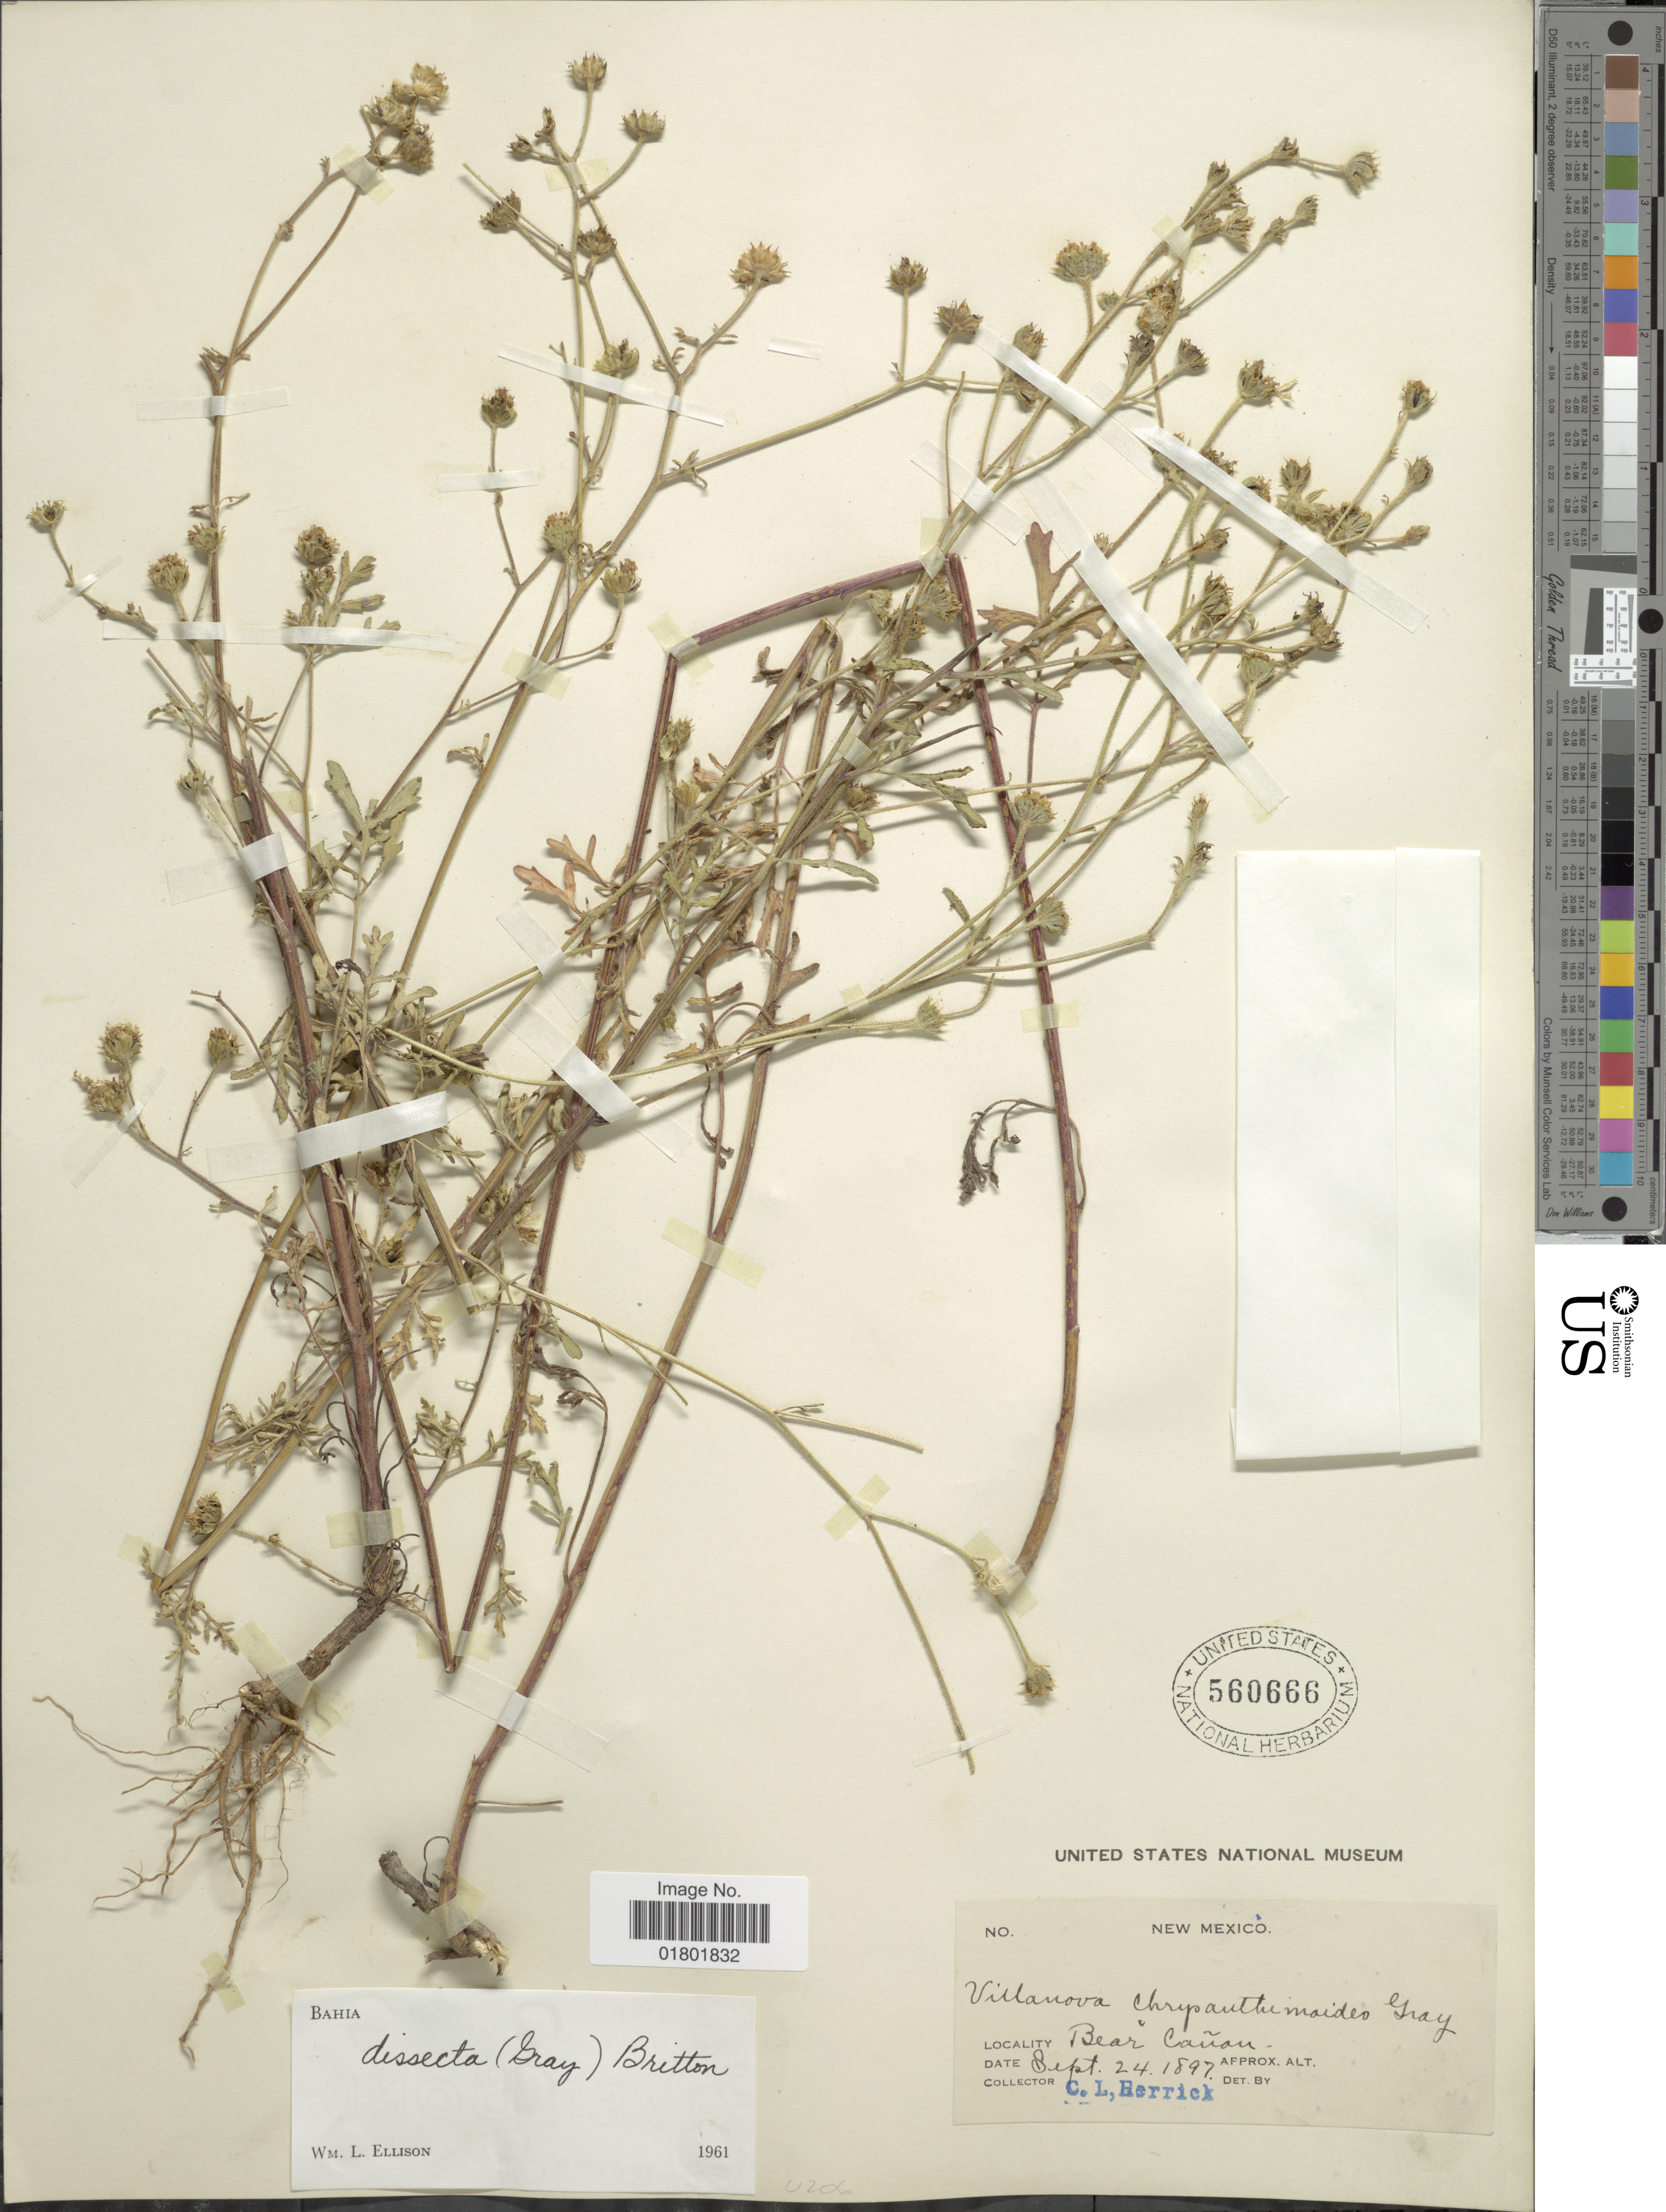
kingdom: Plantae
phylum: Tracheophyta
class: Magnoliopsida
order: Asterales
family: Asteraceae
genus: Bahia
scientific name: Bahia dissecta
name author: (A. Gray) Britton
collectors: C. Herrick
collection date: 1897-09-24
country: United States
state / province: New Mexico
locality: Bear Canon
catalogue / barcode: US 560666